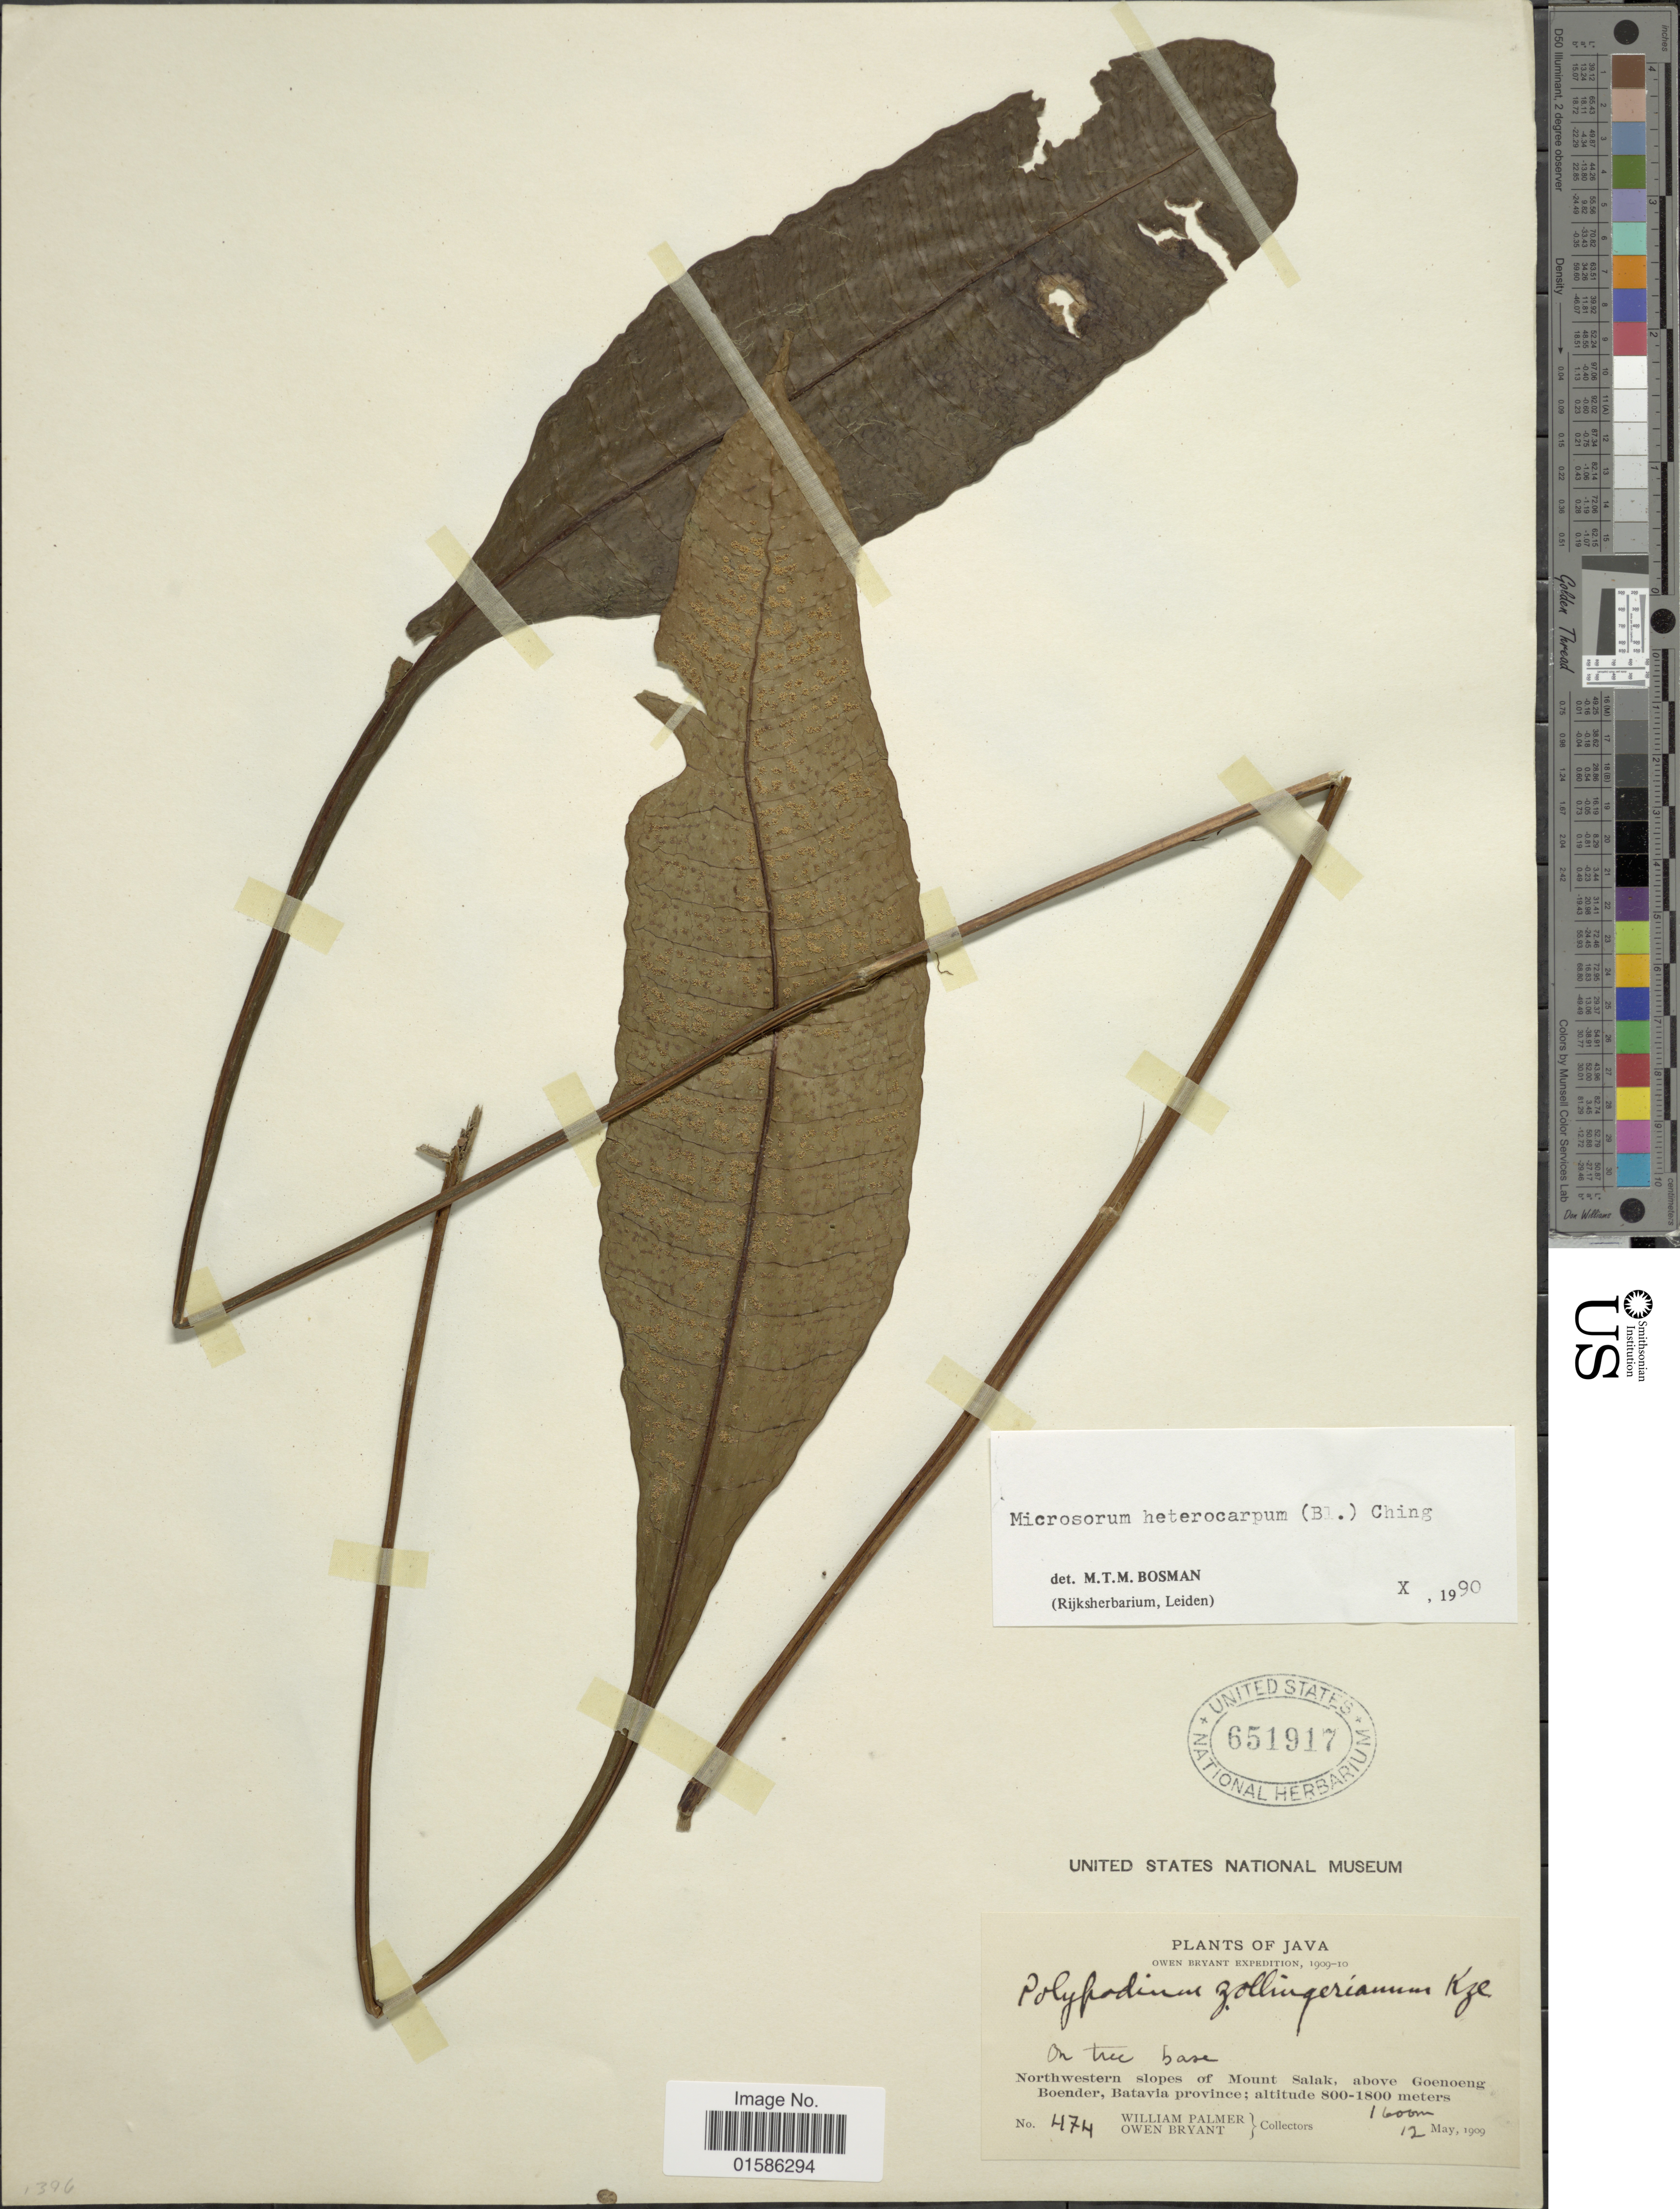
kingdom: Plantae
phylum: Tracheophyta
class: Polypodiopsida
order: Polypodiales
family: Polypodiaceae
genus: Microsorum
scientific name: Microsorum heterocarpum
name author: (Blume) Ching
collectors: W. Palmer & O. Bryant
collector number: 474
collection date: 1909-05-12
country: Indonesia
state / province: Java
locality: Northwestern slopes of Mount Salak, above Goenoeng Boender, Batavia province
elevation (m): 1600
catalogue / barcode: US 651917